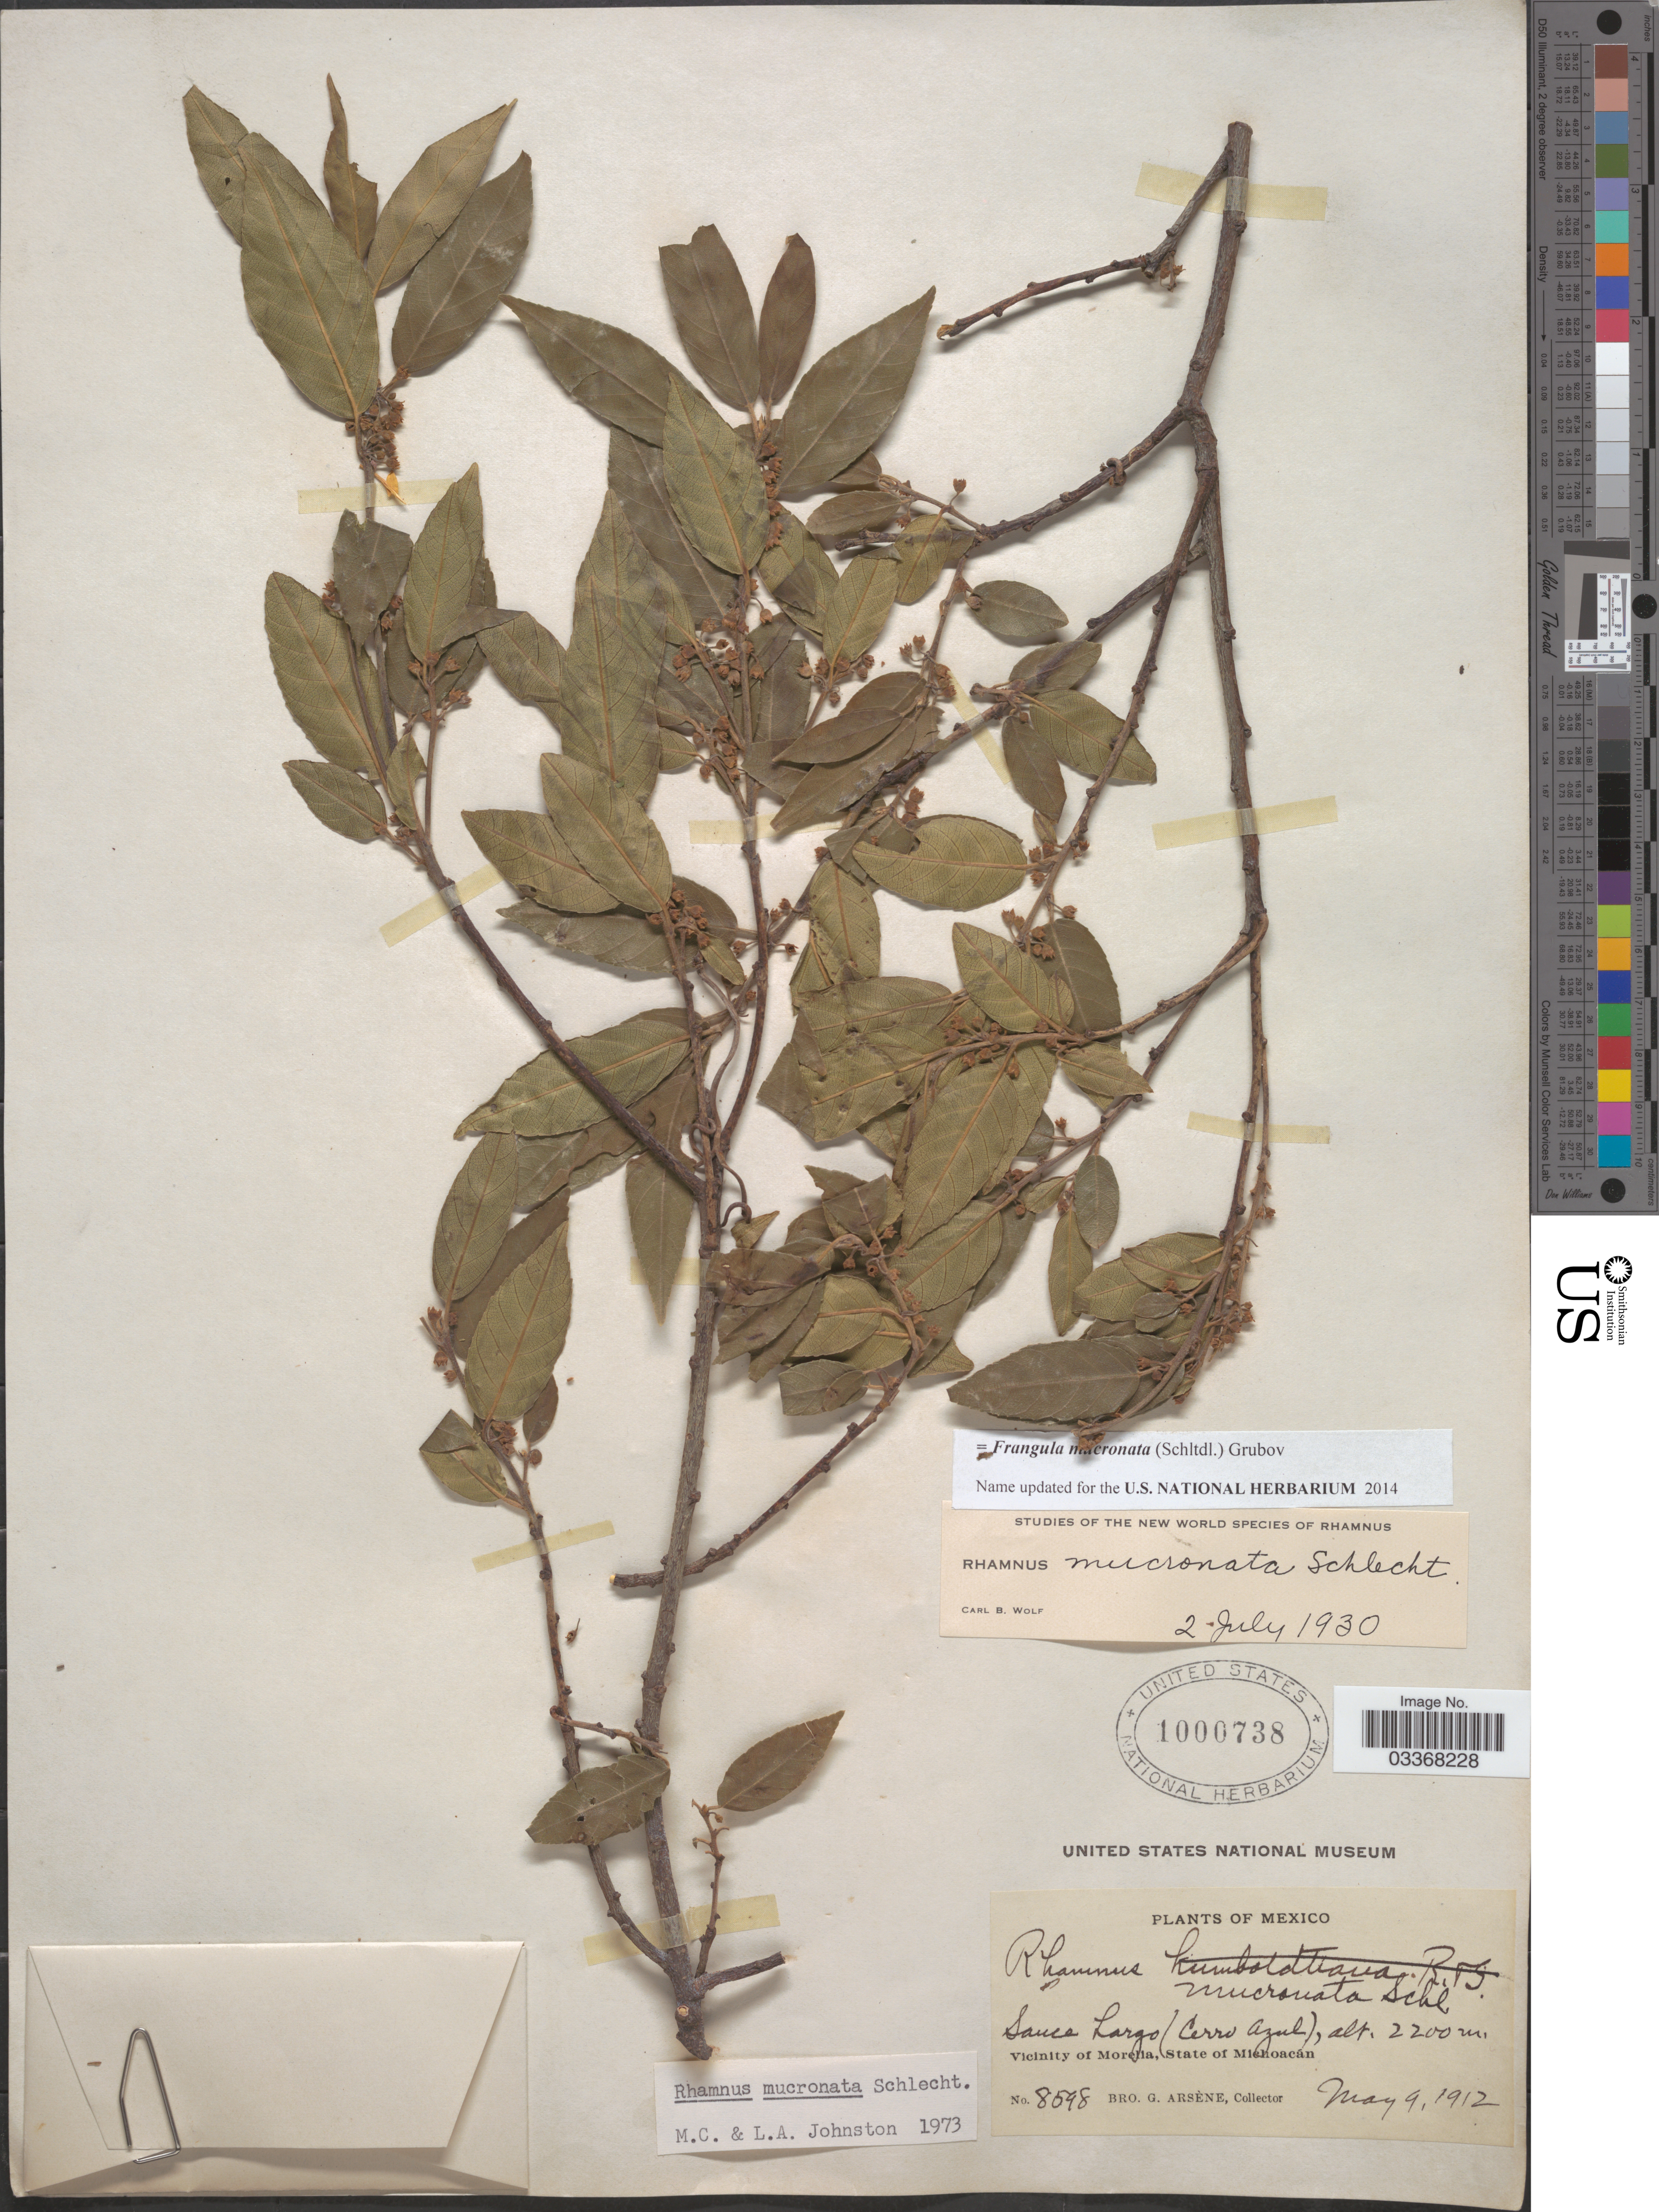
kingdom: Plantae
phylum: Tracheophyta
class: Magnoliopsida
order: Rosales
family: Rhamnaceae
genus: Frangula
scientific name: Frangula mucronata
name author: (Schltdl.) Grubov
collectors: Bro. G. Arsène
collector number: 8598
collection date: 1912-05-09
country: Mexico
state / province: Michoacán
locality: Sauce Largo (Cerro Azul), Vicinity of Morelia.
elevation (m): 2200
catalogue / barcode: US 1000738